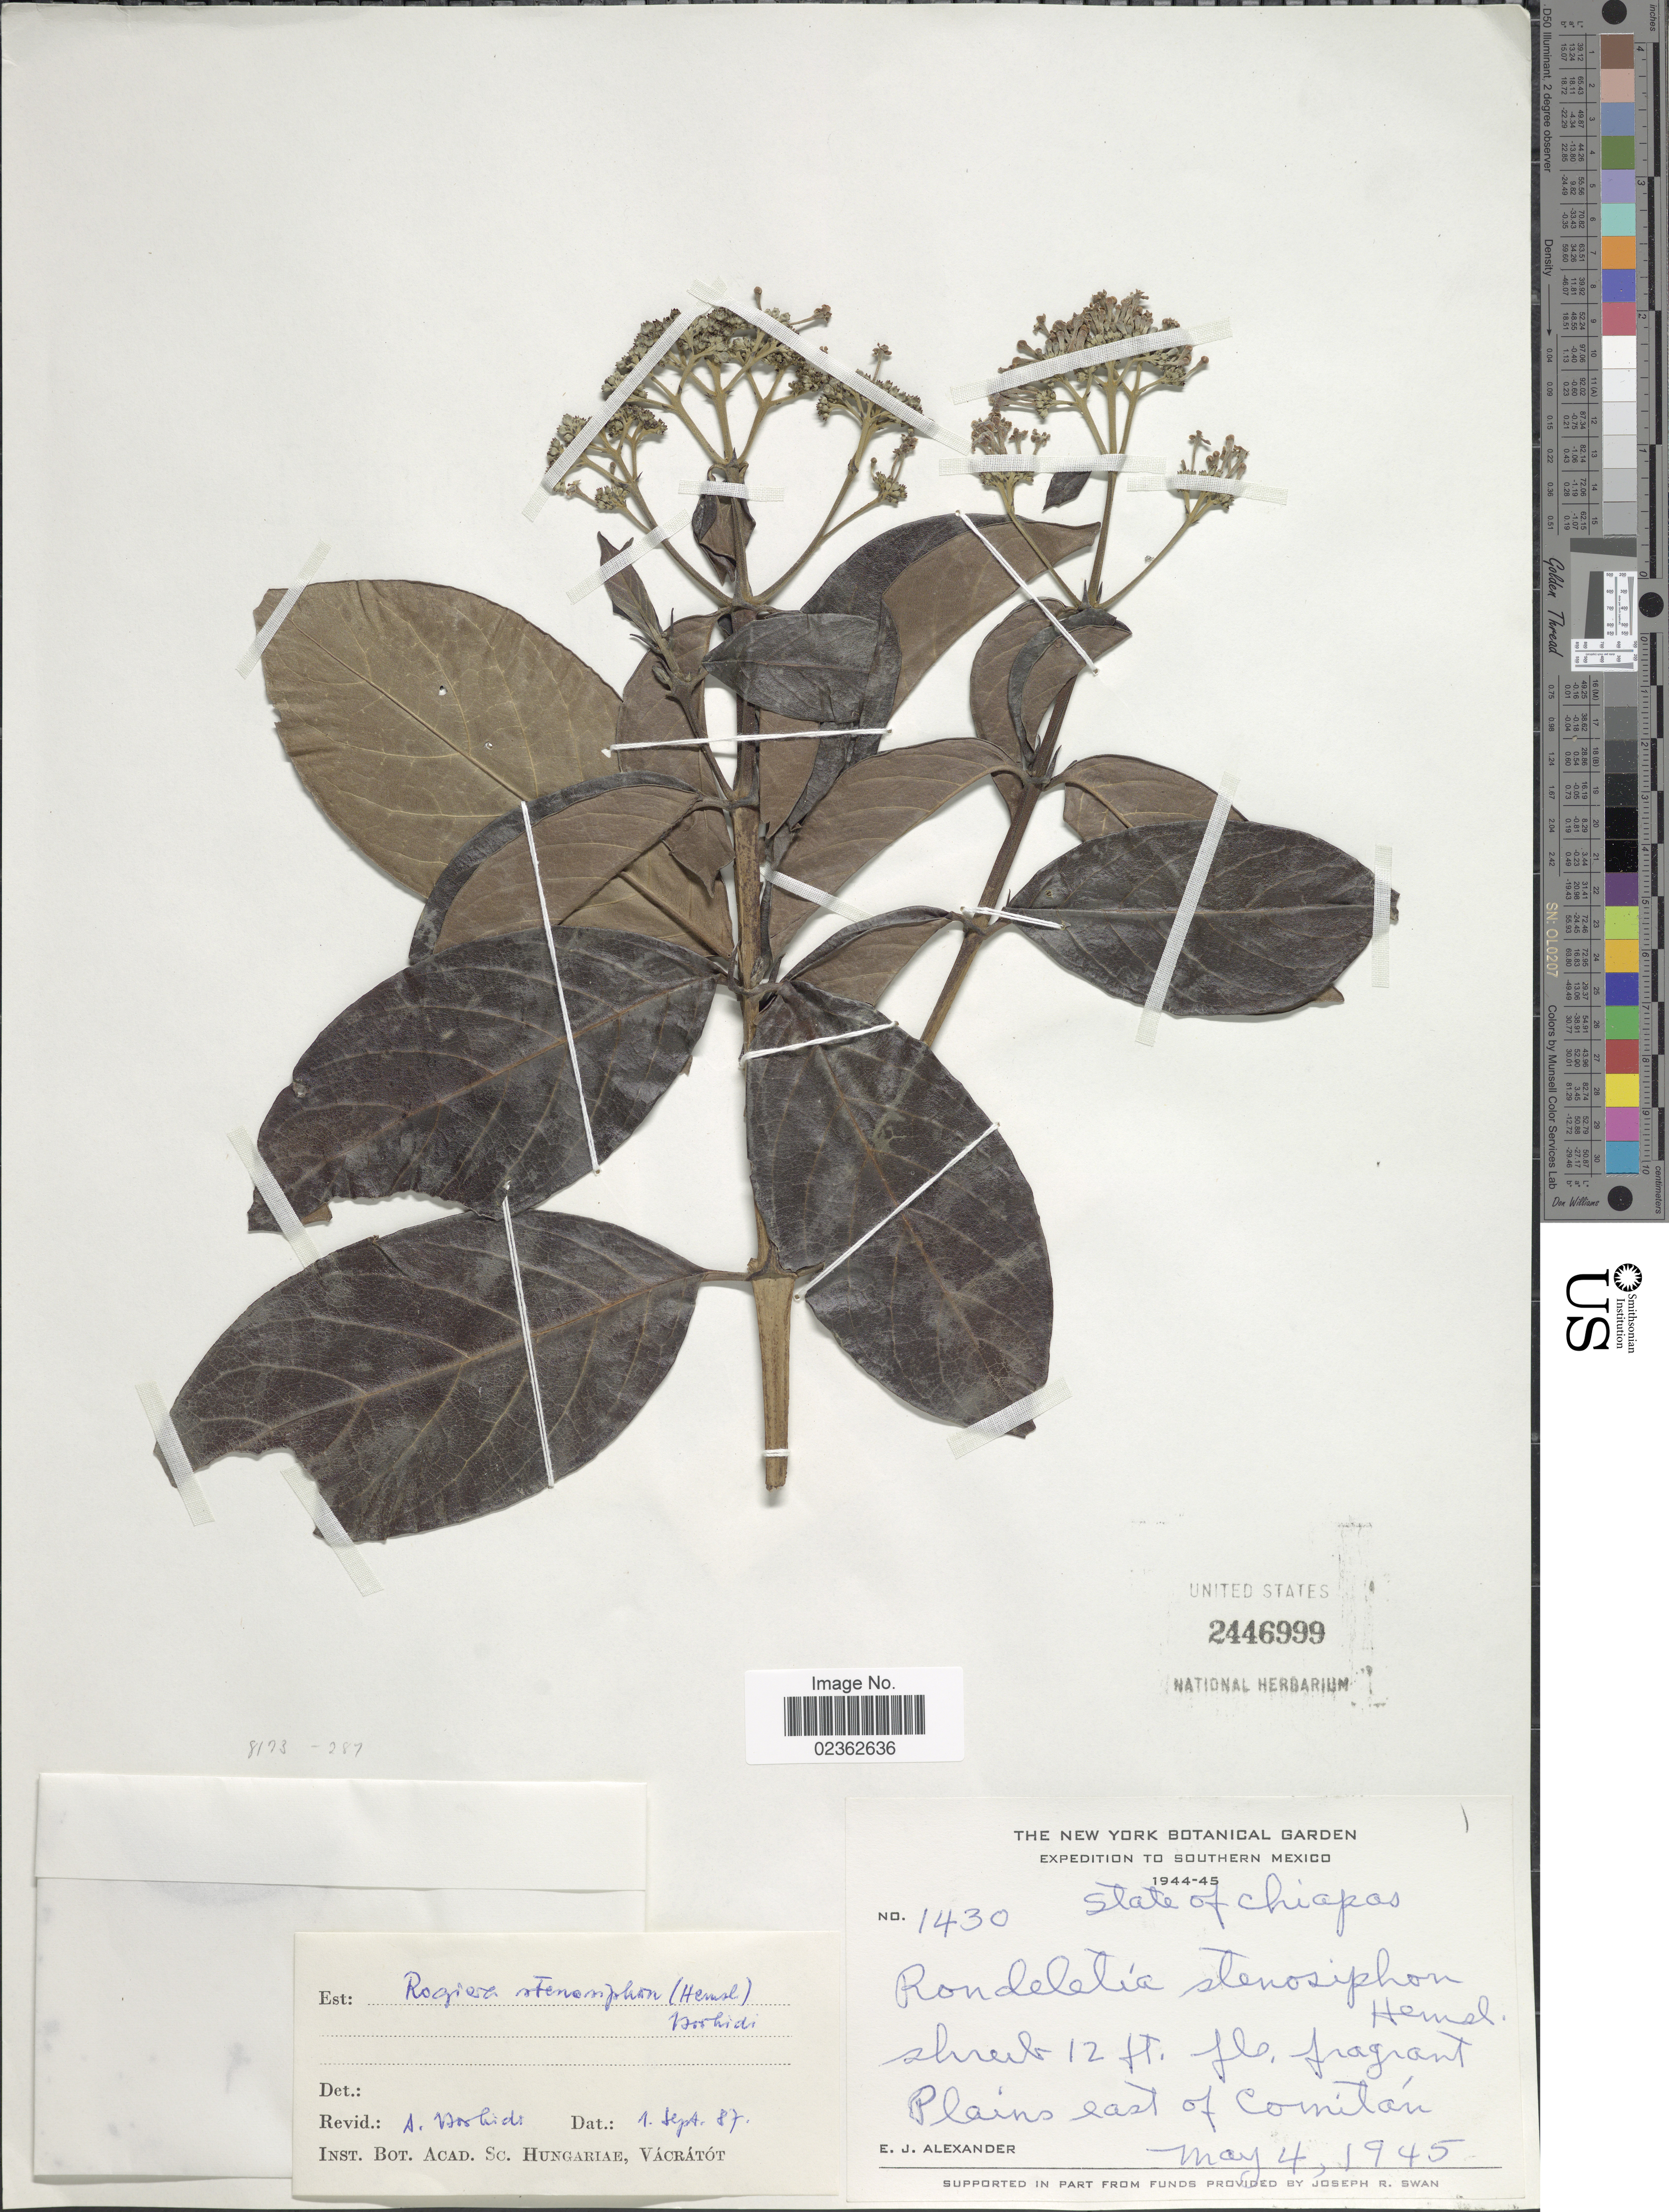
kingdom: Plantae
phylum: Tracheophyta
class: Magnoliopsida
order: Gentianales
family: Rubiaceae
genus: Rogiera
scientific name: Rogiera stenosiphon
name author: (Hemsl.) Borhidi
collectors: E. J. Alexander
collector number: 1430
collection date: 1945-05-04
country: Mexico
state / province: Chiapas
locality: Southern Mexico, Plains east of Comitlan.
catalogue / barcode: US 2446999